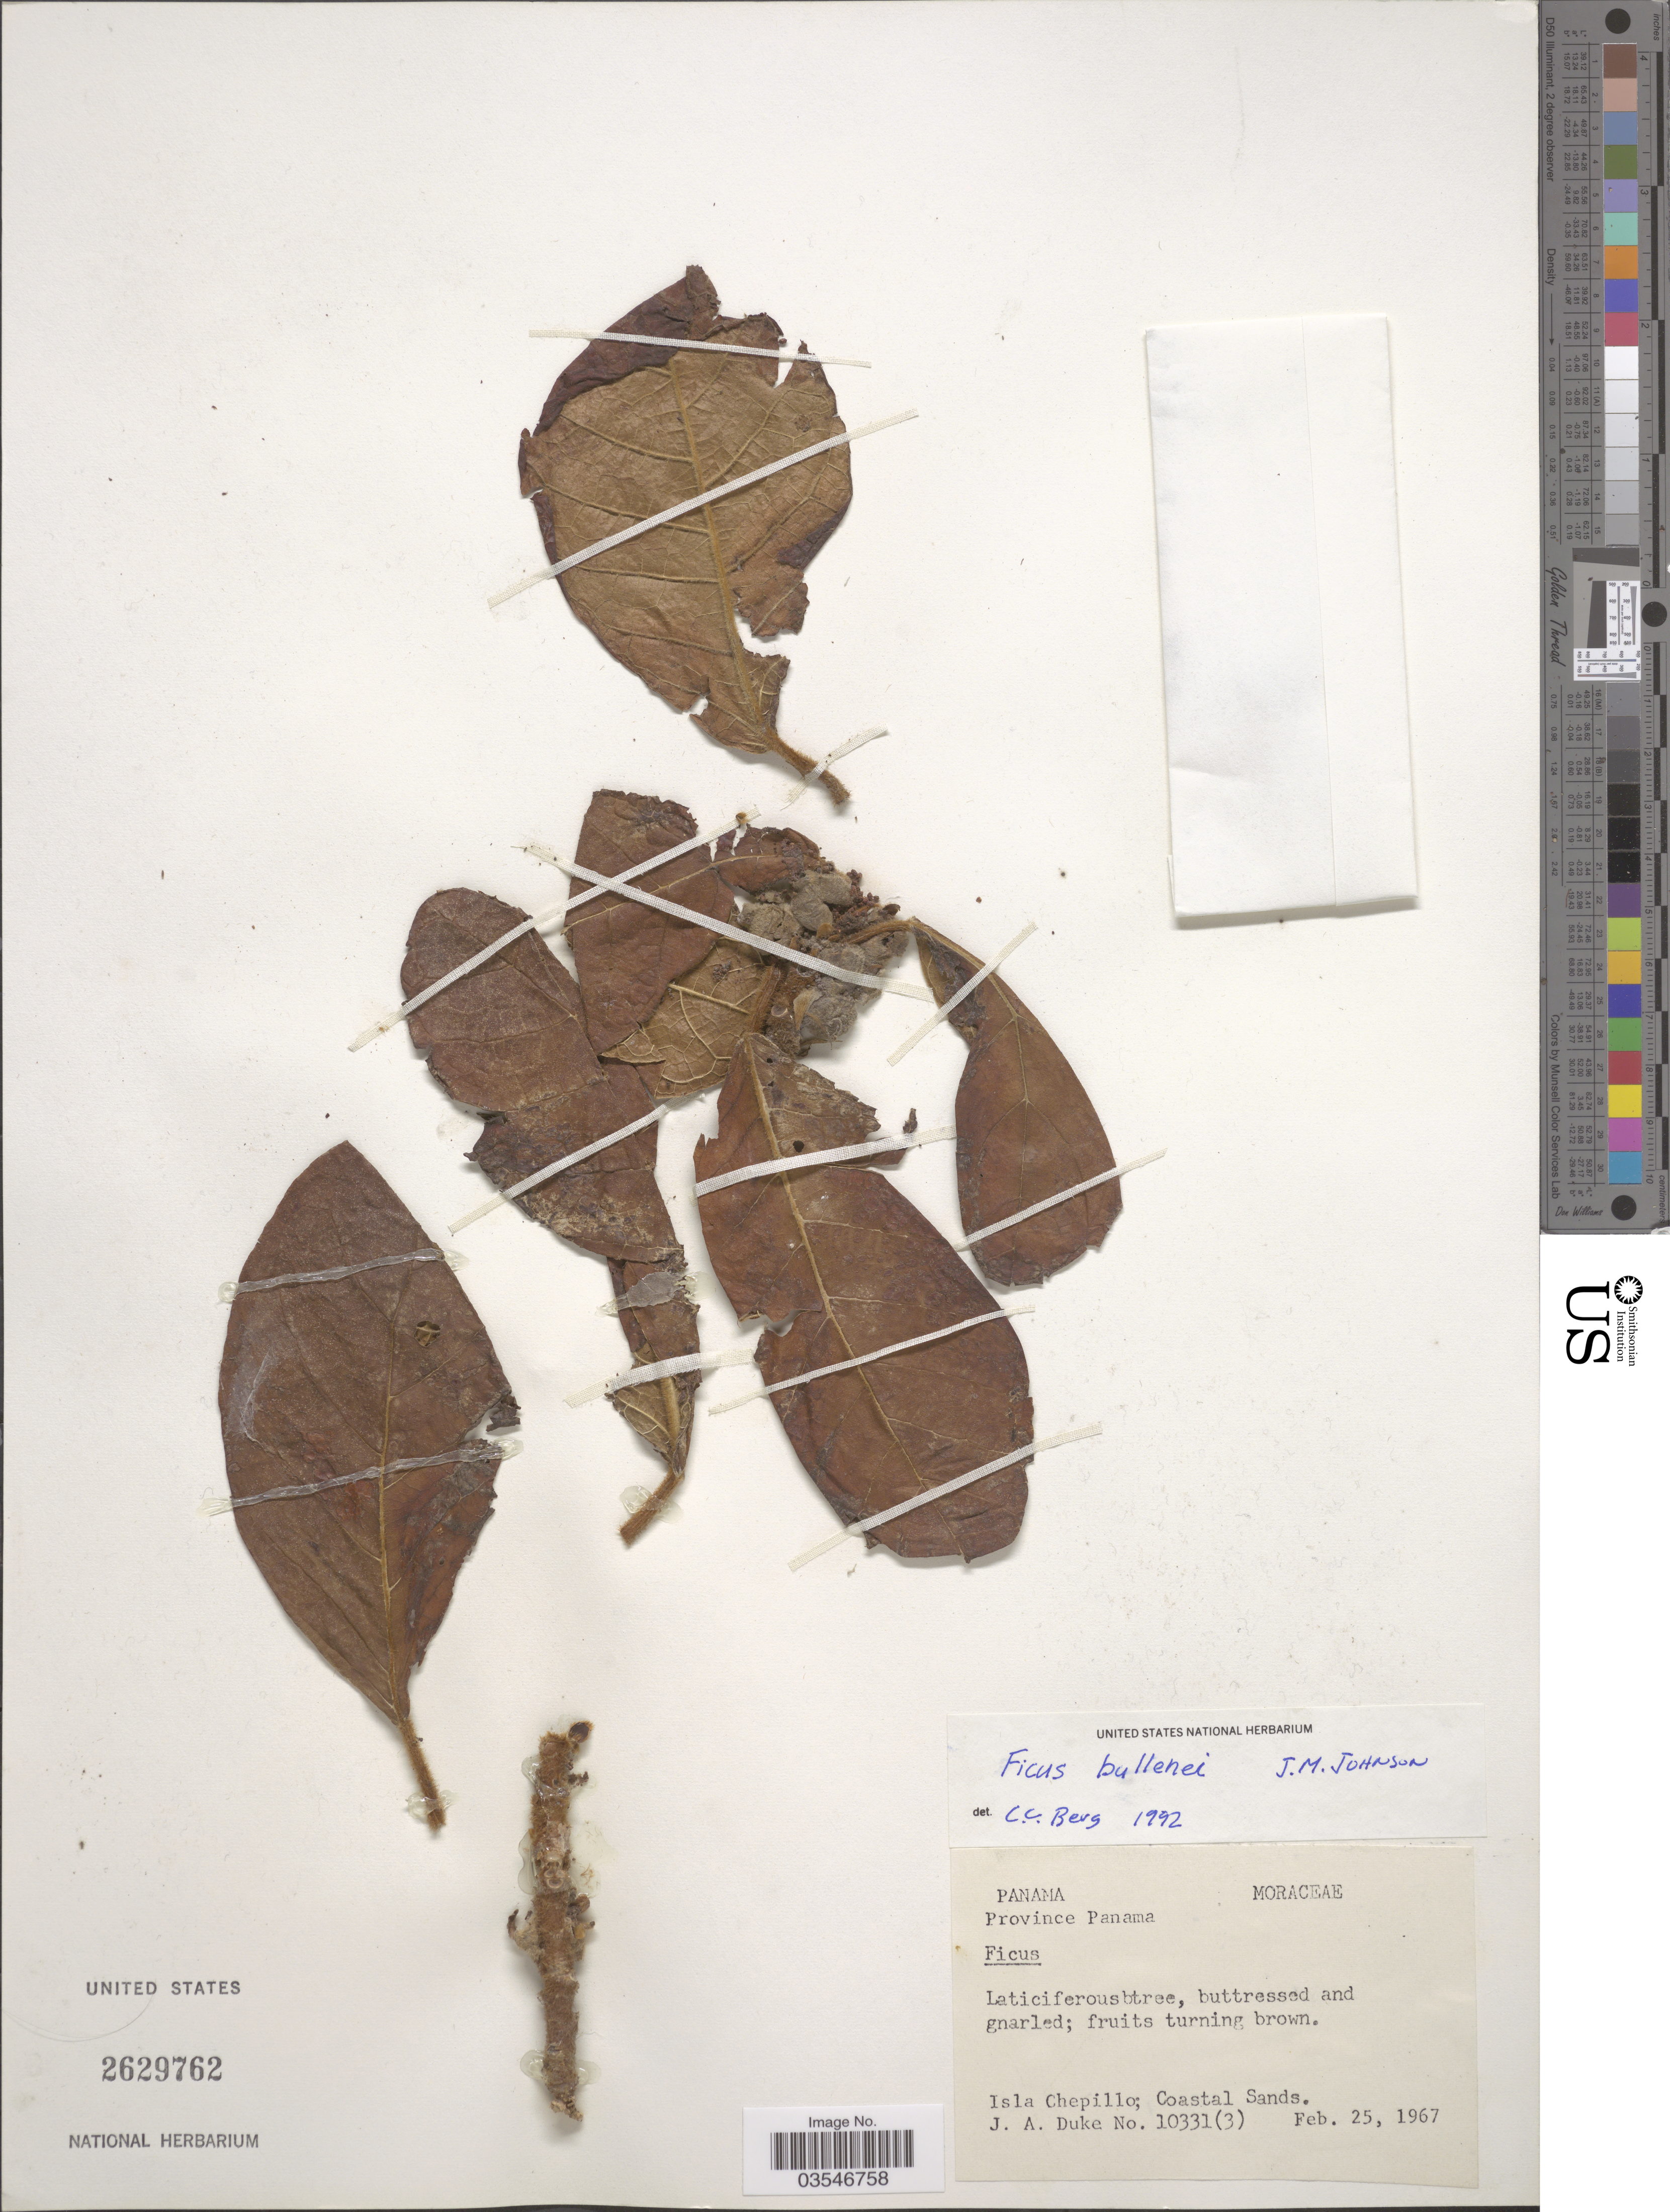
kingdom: Plantae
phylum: Tracheophyta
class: Magnoliopsida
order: Rosales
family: Moraceae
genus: Ficus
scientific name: Ficus bullenei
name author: I.M. Johnst.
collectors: J. A. Duke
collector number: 10331 (3)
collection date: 1967-02-25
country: Panama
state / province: Panamá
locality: Isla Chepillo; Coastal Sands.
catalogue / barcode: US 2629762